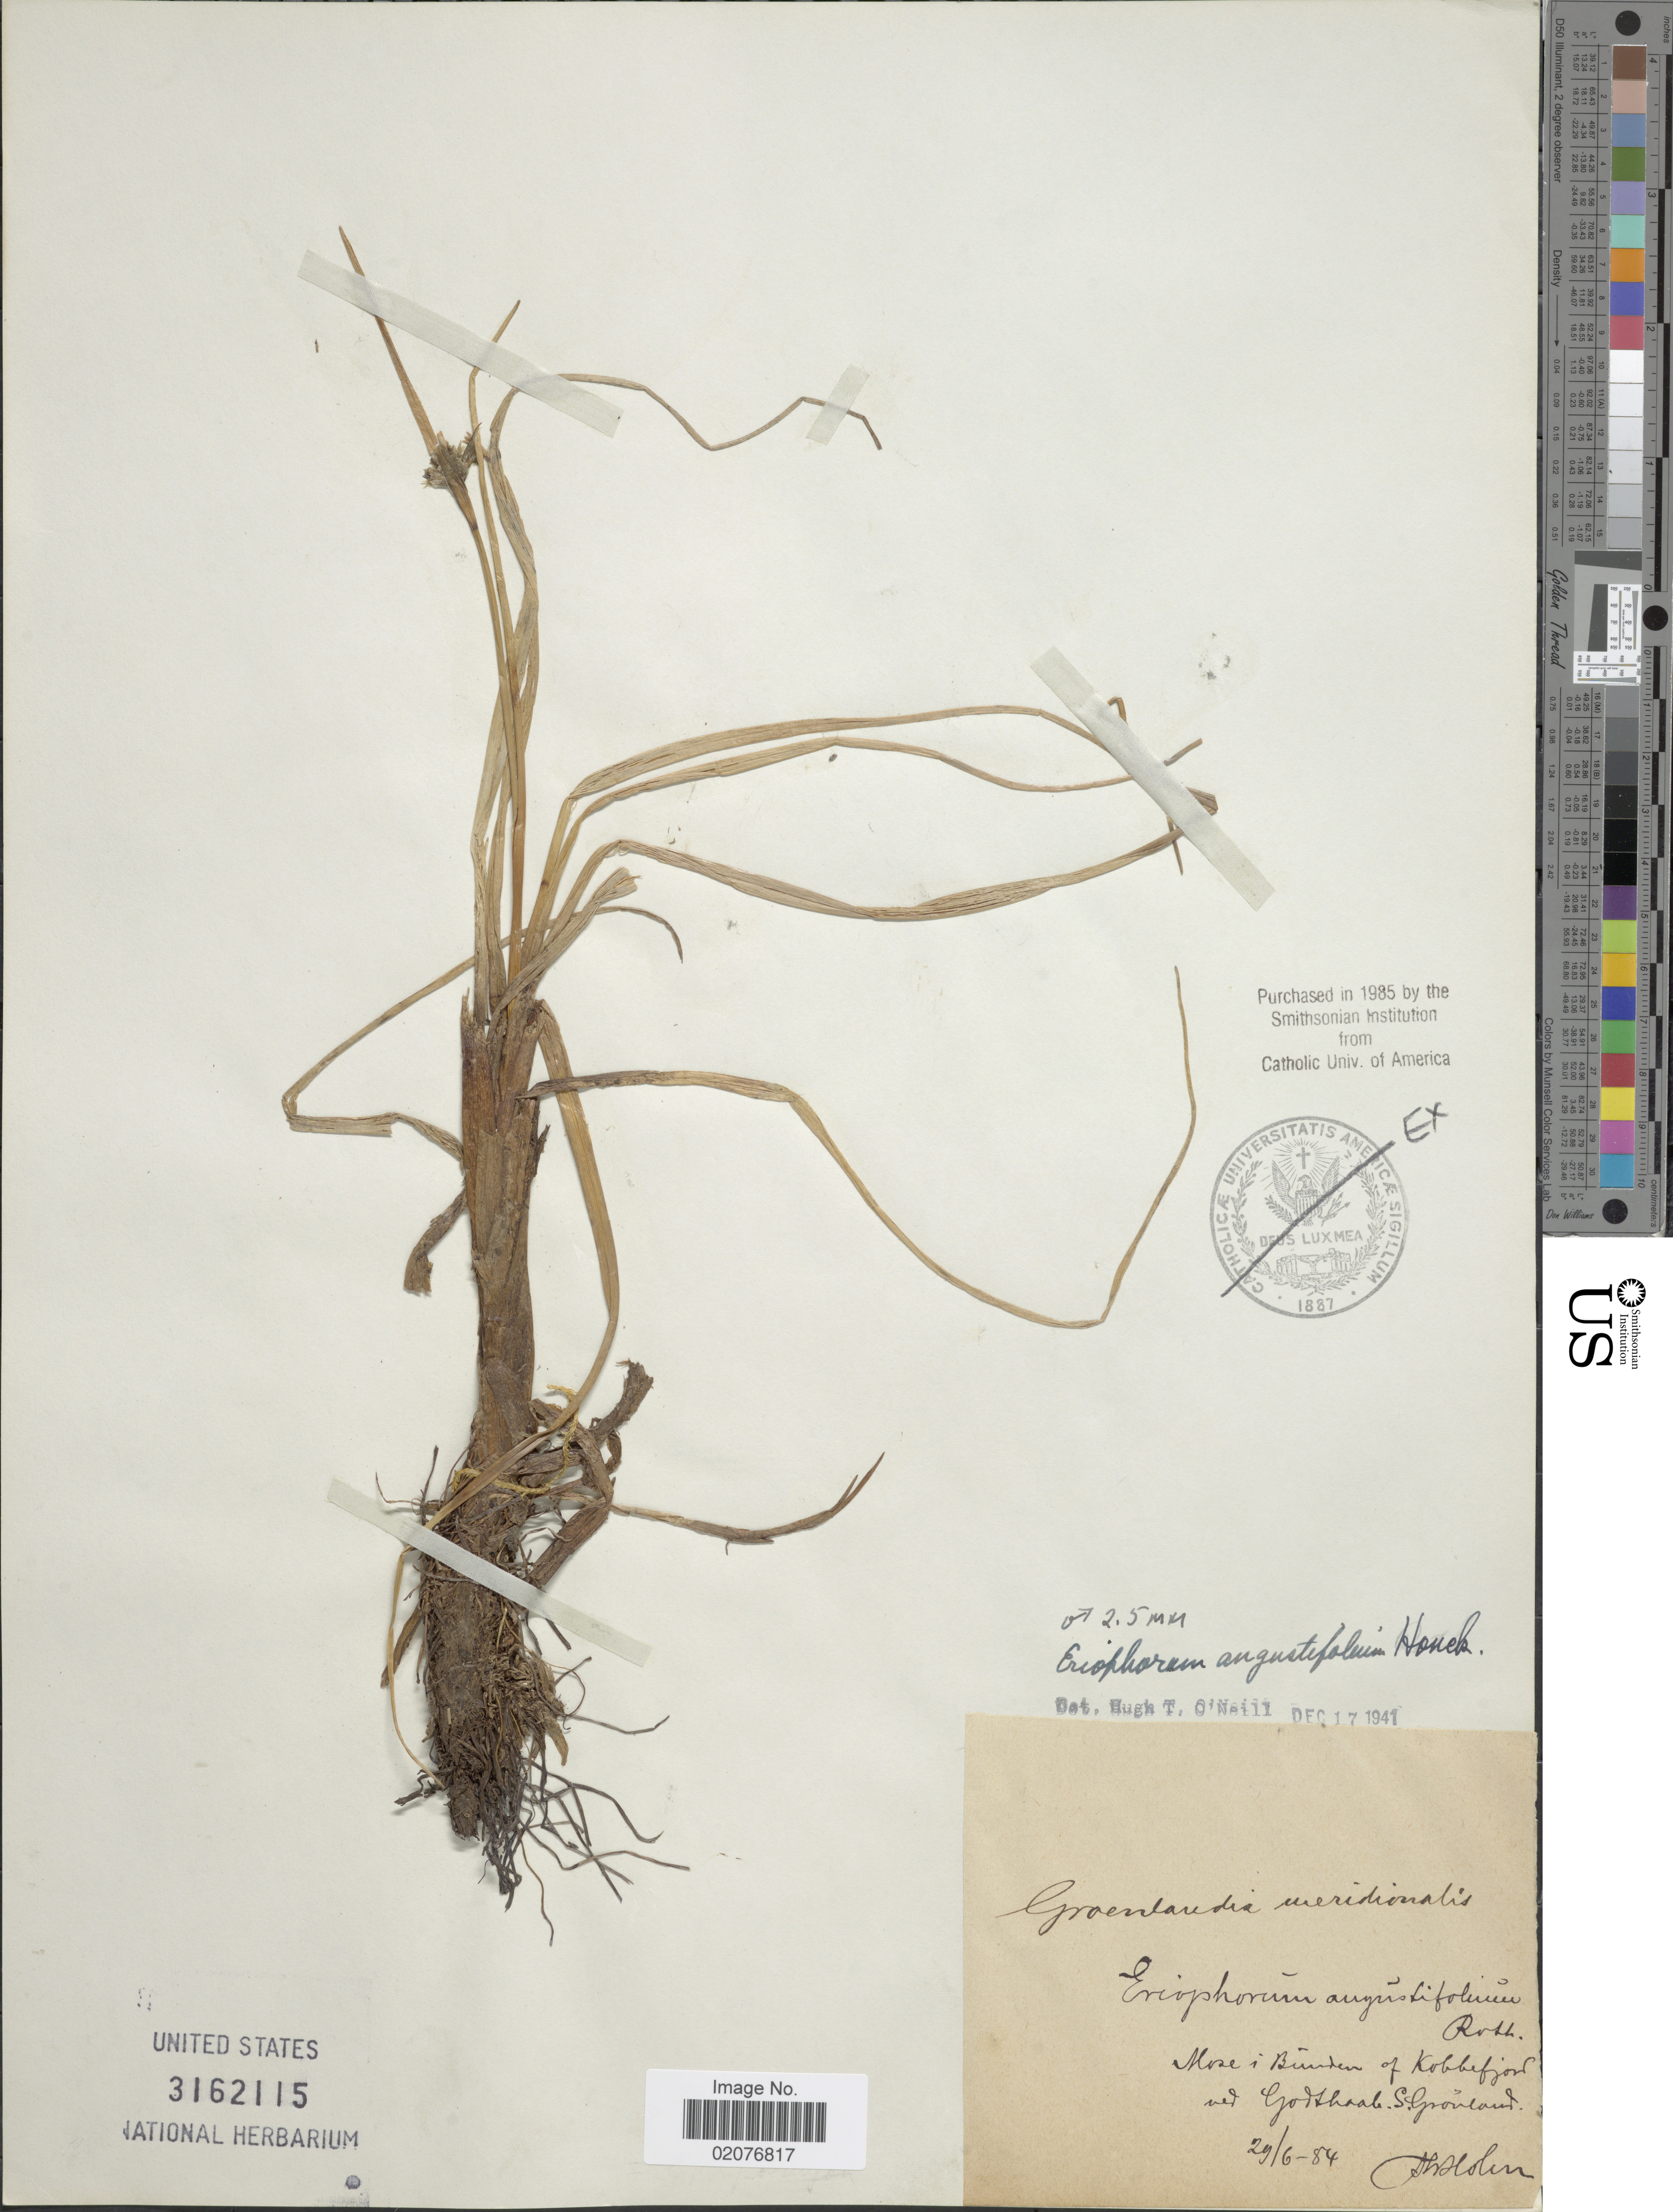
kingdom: Plantae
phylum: Tracheophyta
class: Liliopsida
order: Poales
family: Cyperaceae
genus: Eriophorum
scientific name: Eriophorum angustifolium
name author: Honck.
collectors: T. Holm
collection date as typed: Transcribed d/m/y: 29/6/84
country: Greenland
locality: Mose i Bunden af Kobbefjord ved Gothaab, S. Gronland.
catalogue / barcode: US 3162115